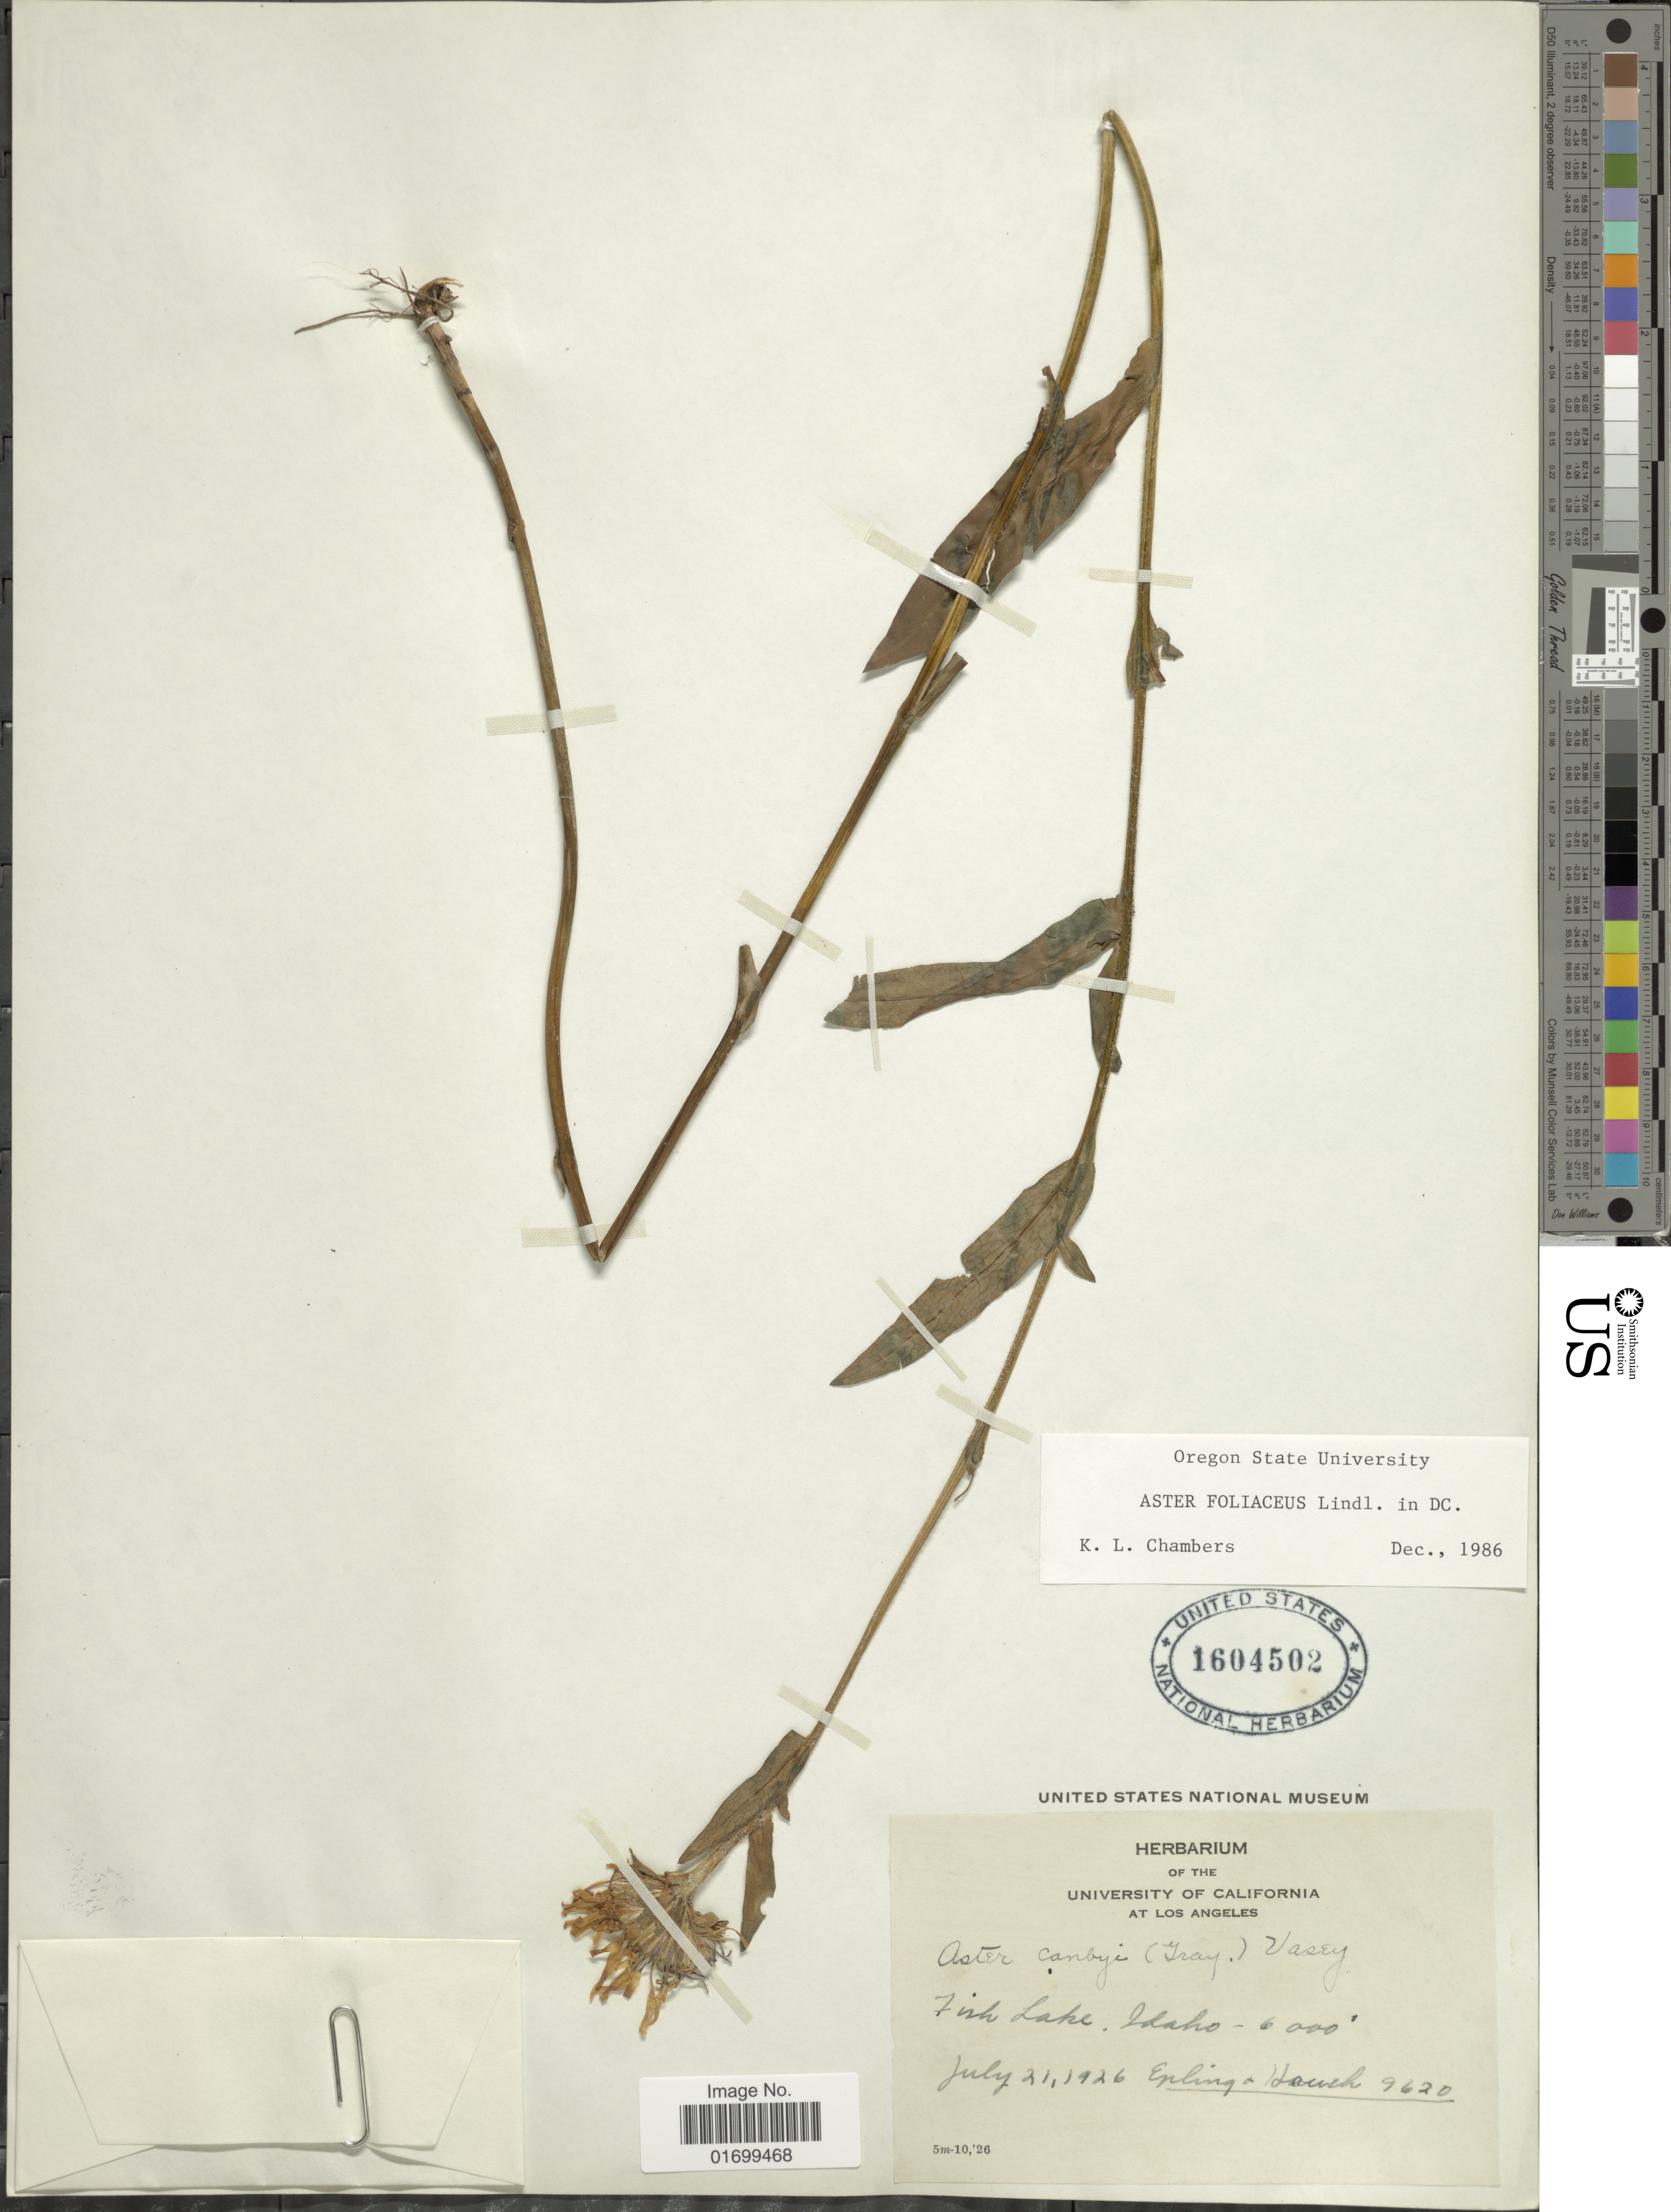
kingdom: Plantae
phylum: Tracheophyta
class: Magnoliopsida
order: Asterales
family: Asteraceae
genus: Symphyotrichum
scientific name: Symphyotrichum foliaceum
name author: (Lindl. ex DC.) G.L. Nesom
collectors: -- Epling & -. Hauch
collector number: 9620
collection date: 1926-07-21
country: United States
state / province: Idaho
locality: Fish Lake.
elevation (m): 1829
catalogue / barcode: US 1604502